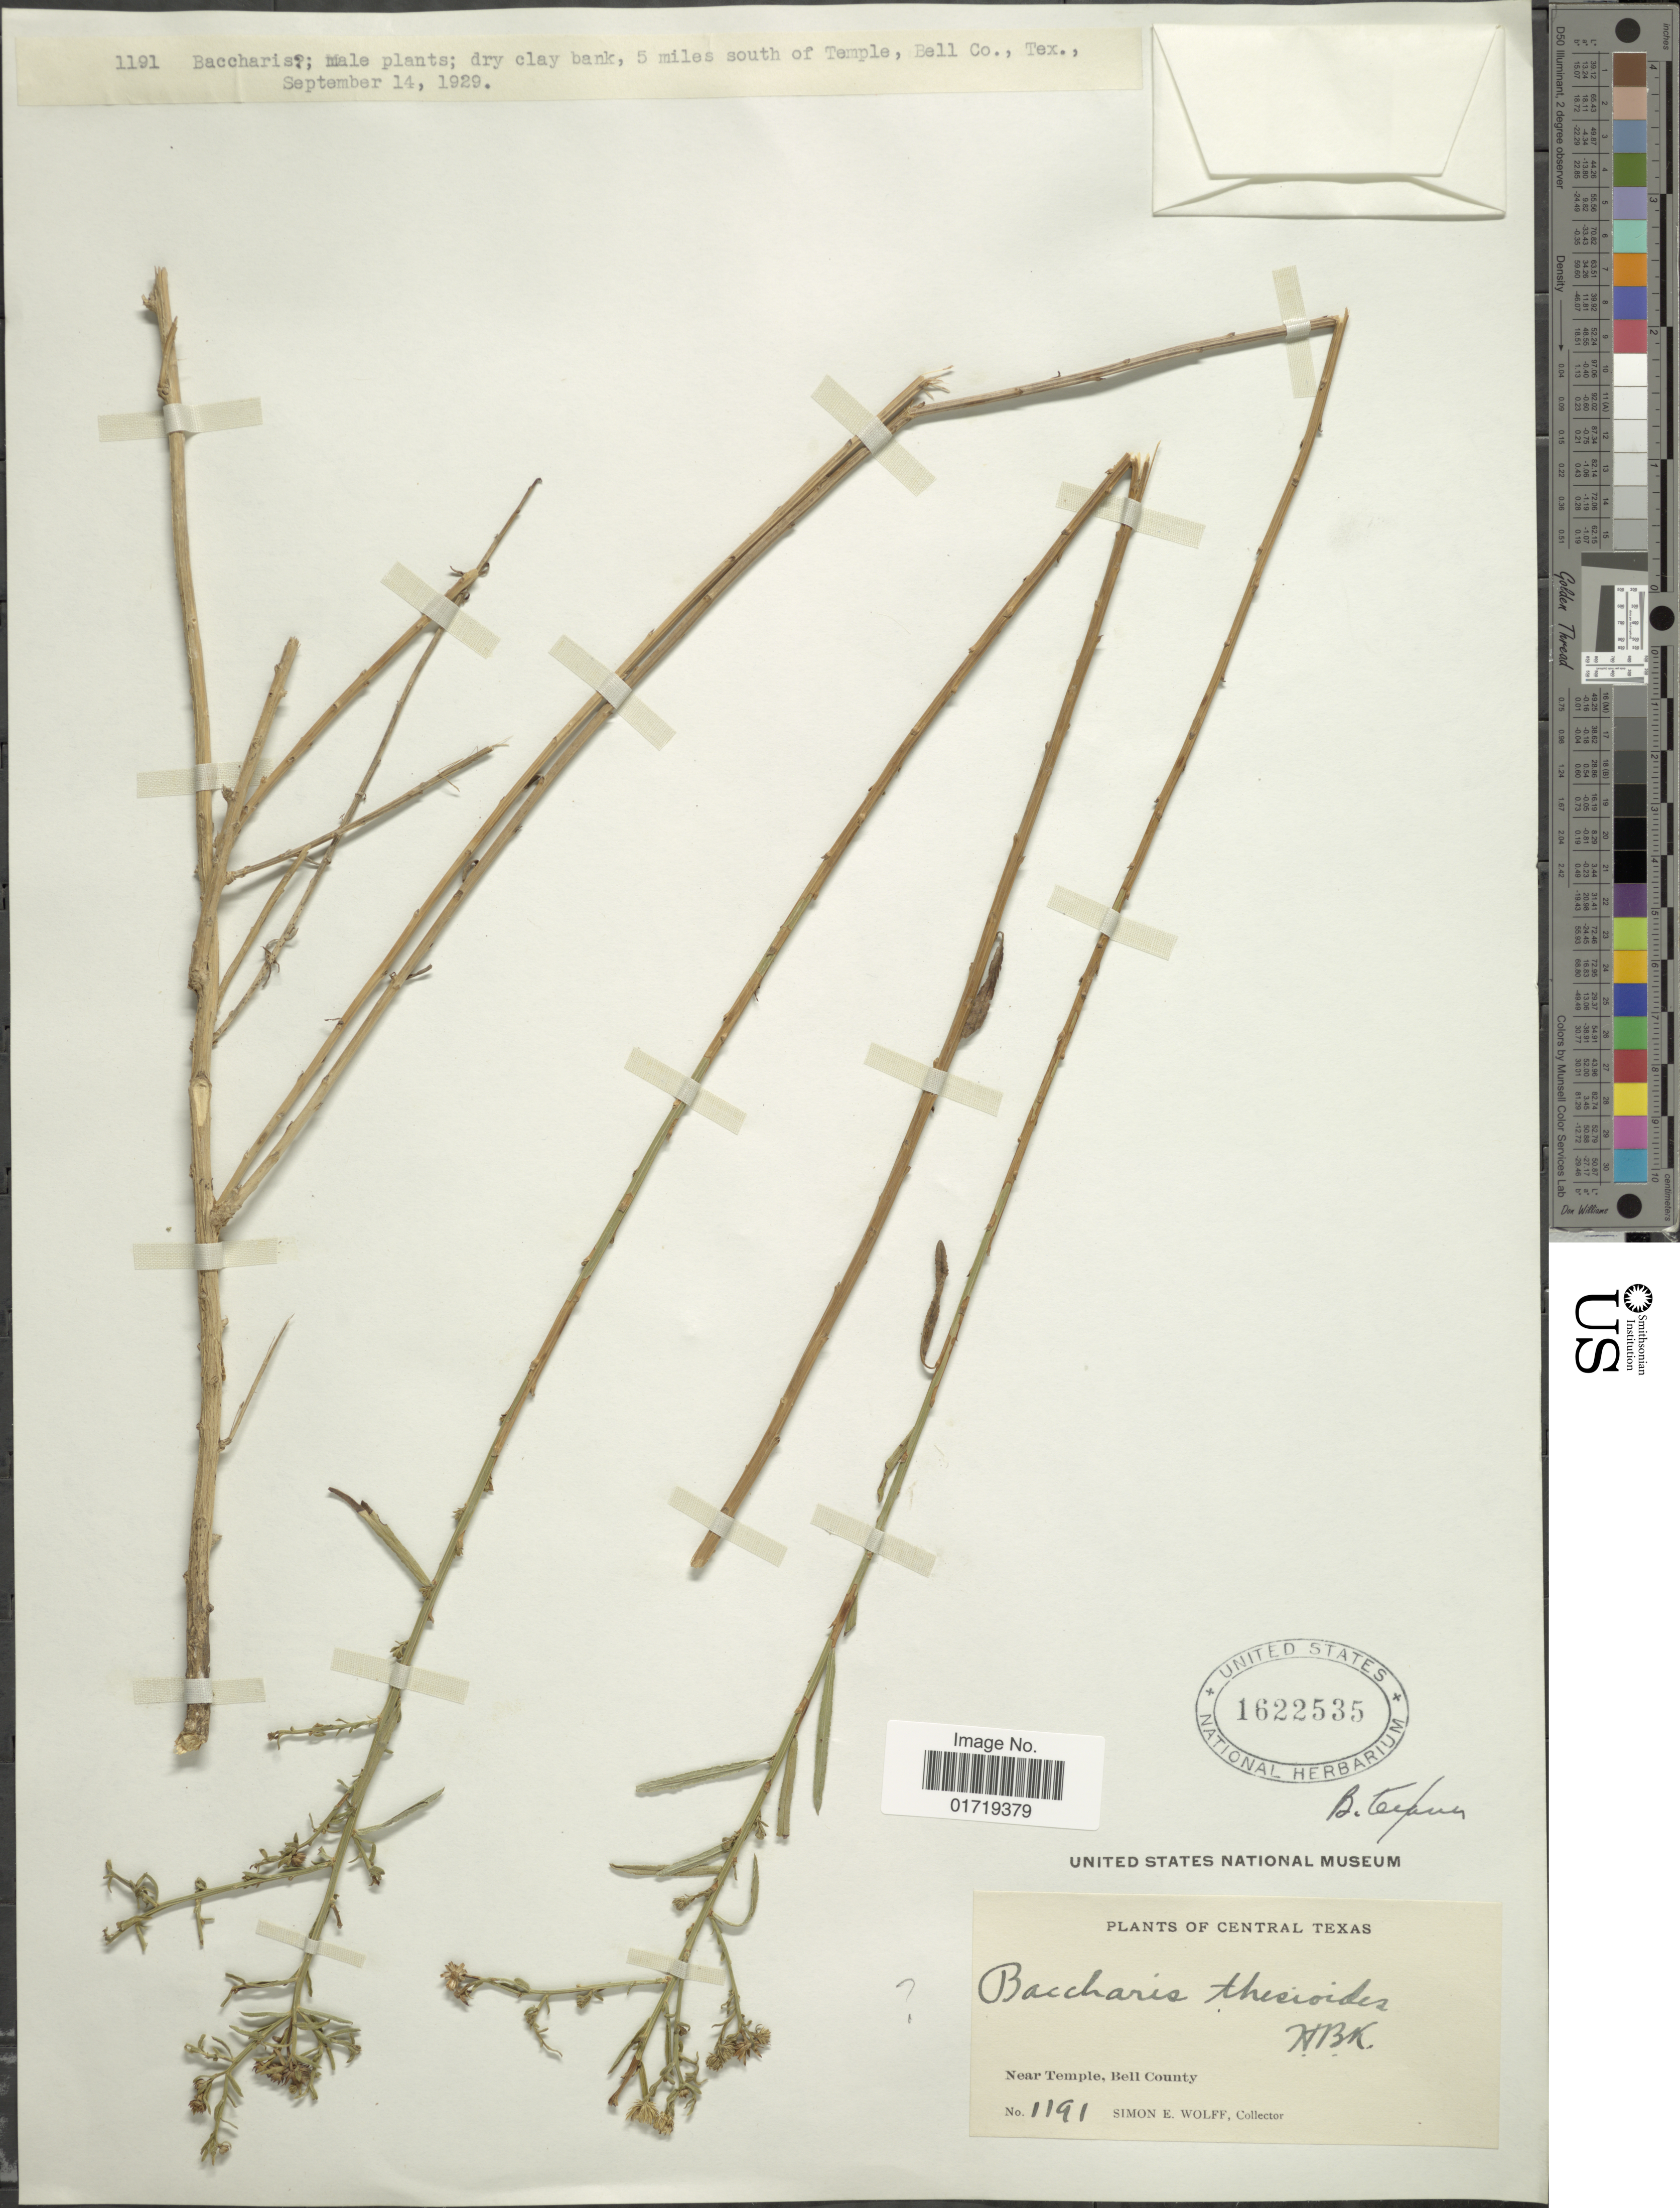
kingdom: Plantae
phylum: Tracheophyta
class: Magnoliopsida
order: Asterales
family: Asteraceae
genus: Baccharis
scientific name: Baccharis sp.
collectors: S. E. Wolff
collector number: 1191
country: United States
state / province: Texas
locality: Central Texas, Near Temple, Bell County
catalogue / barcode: US 1622535